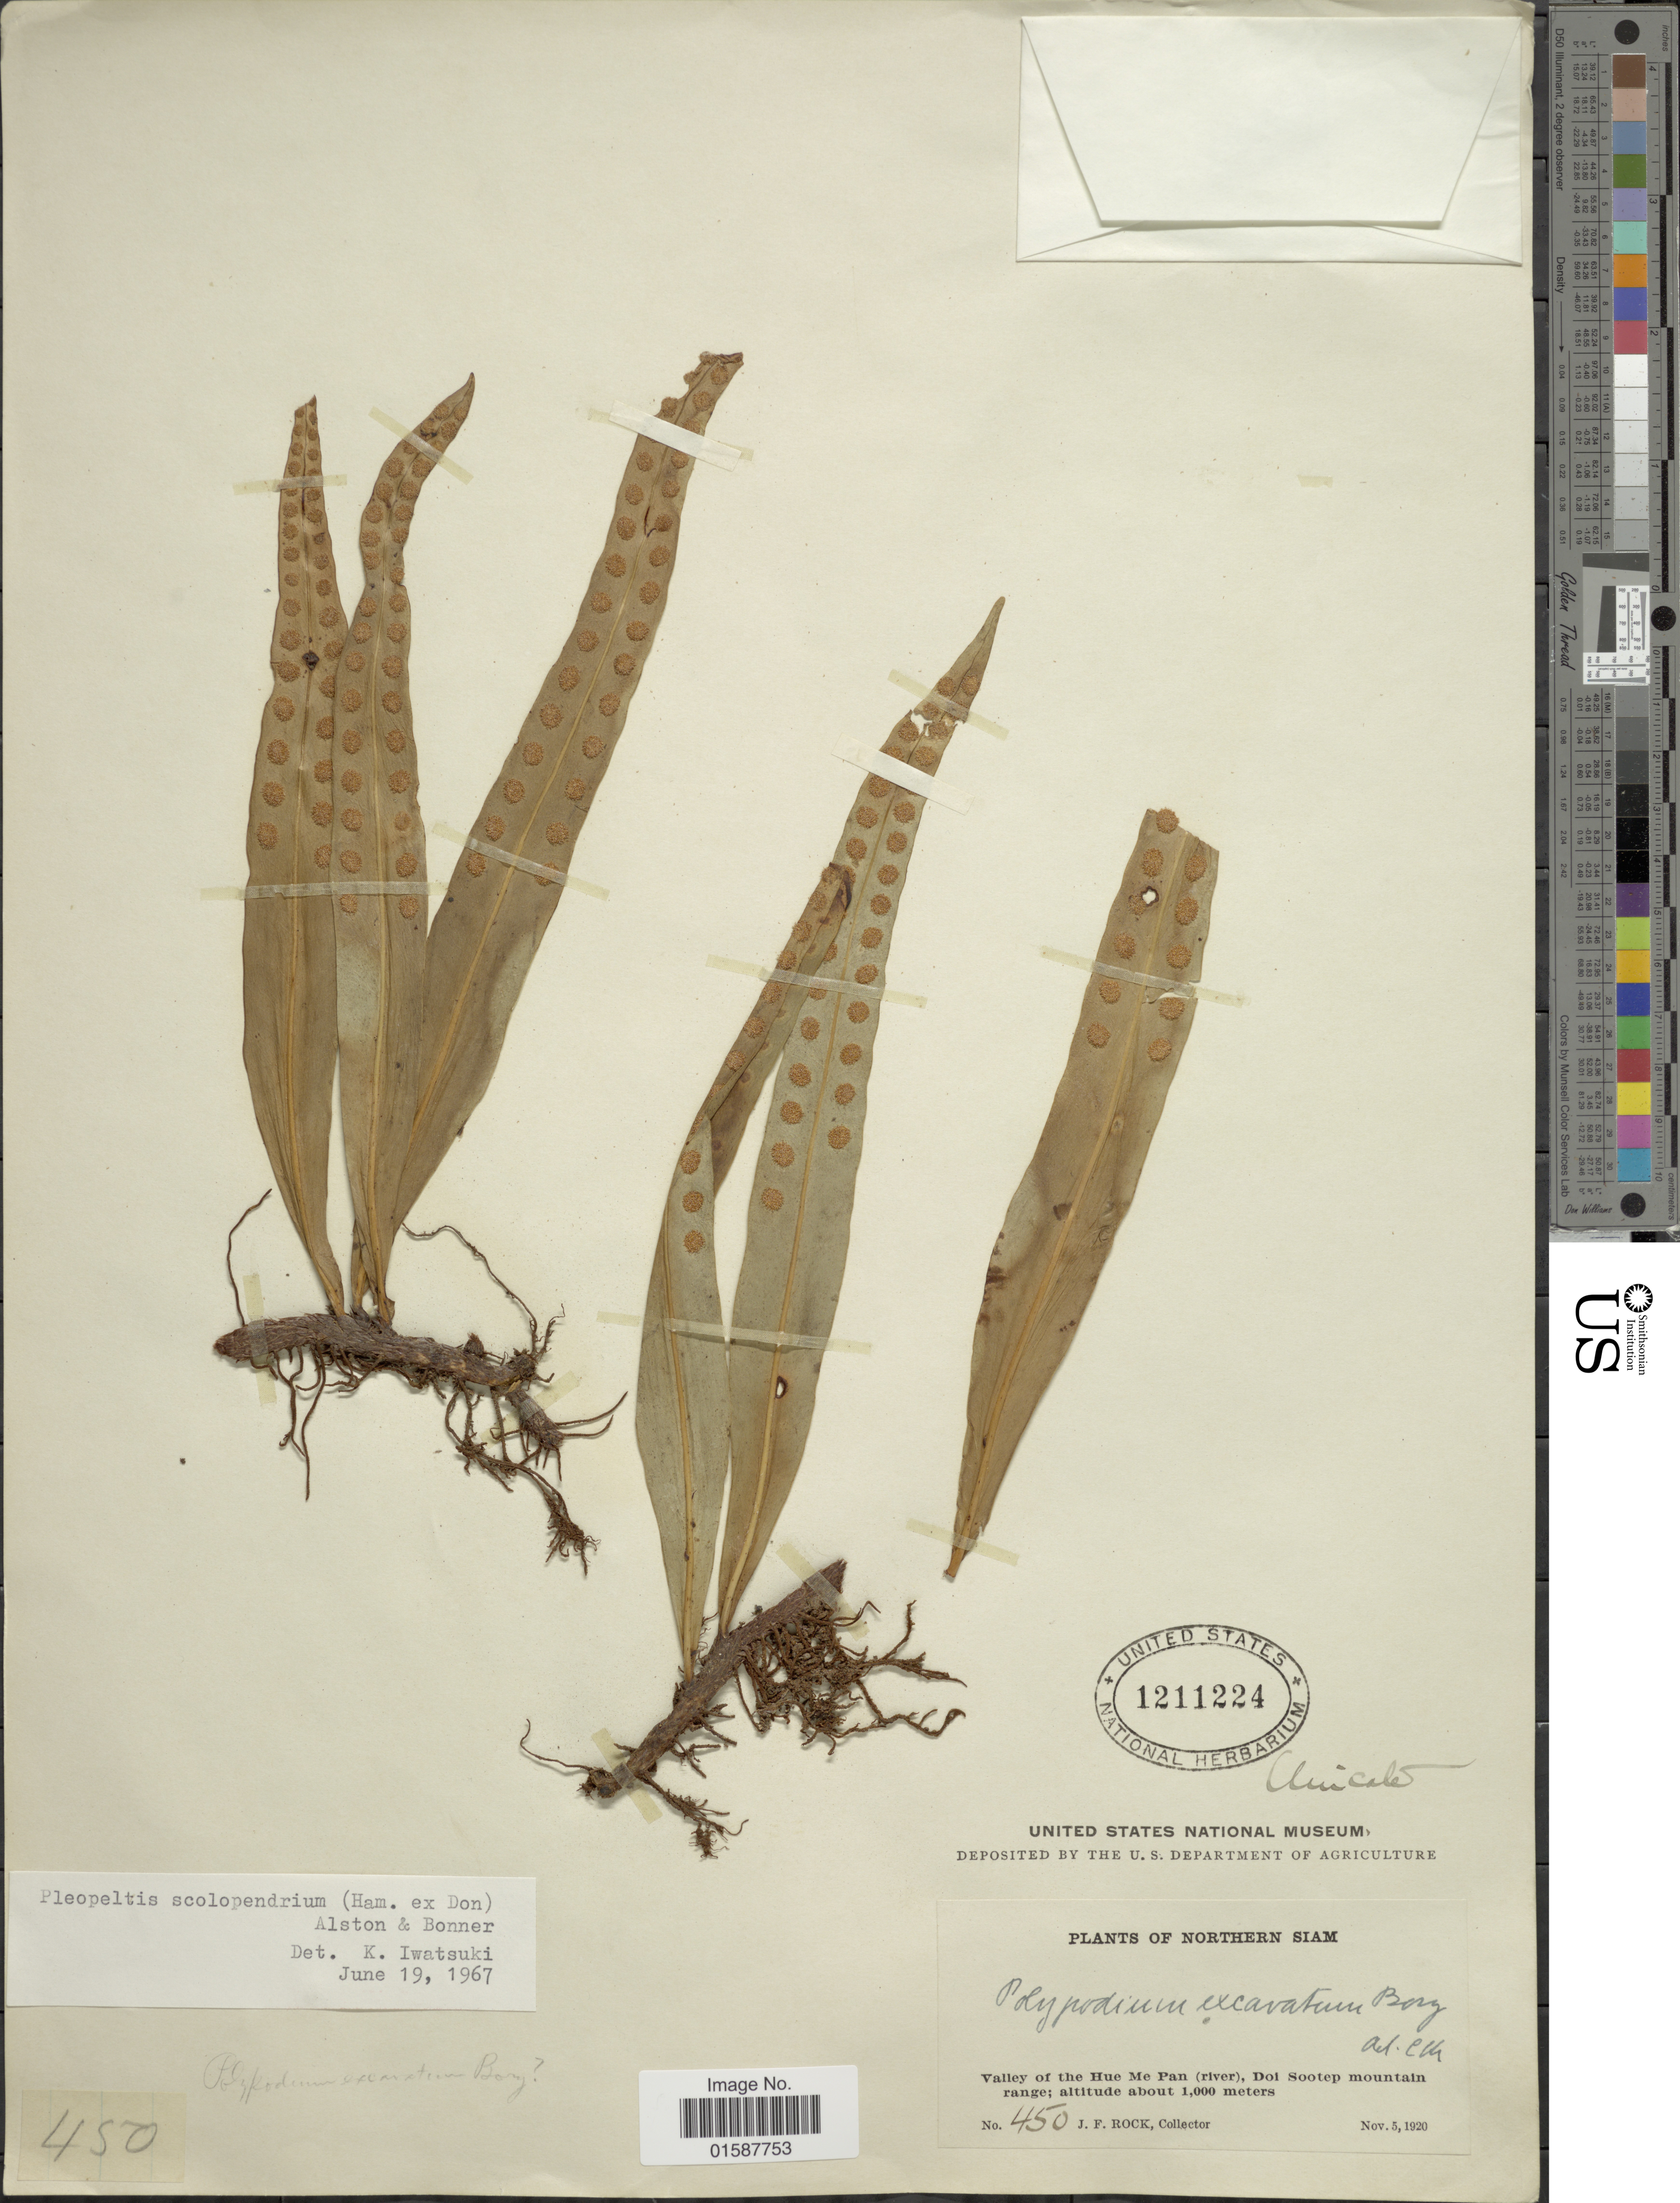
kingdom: Plantae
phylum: Tracheophyta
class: Polypodiopsida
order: Polypodiales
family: Polypodiaceae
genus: Lepisorus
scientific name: Lepisorus leiopteris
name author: (Kunze) Bir & Trikha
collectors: J. Rock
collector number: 450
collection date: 1920-11-05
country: Thailand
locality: Northern Siam, valley of the Hue Me Pan (river), Doi Sootep mountain range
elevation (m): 1000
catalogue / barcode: US 1211224